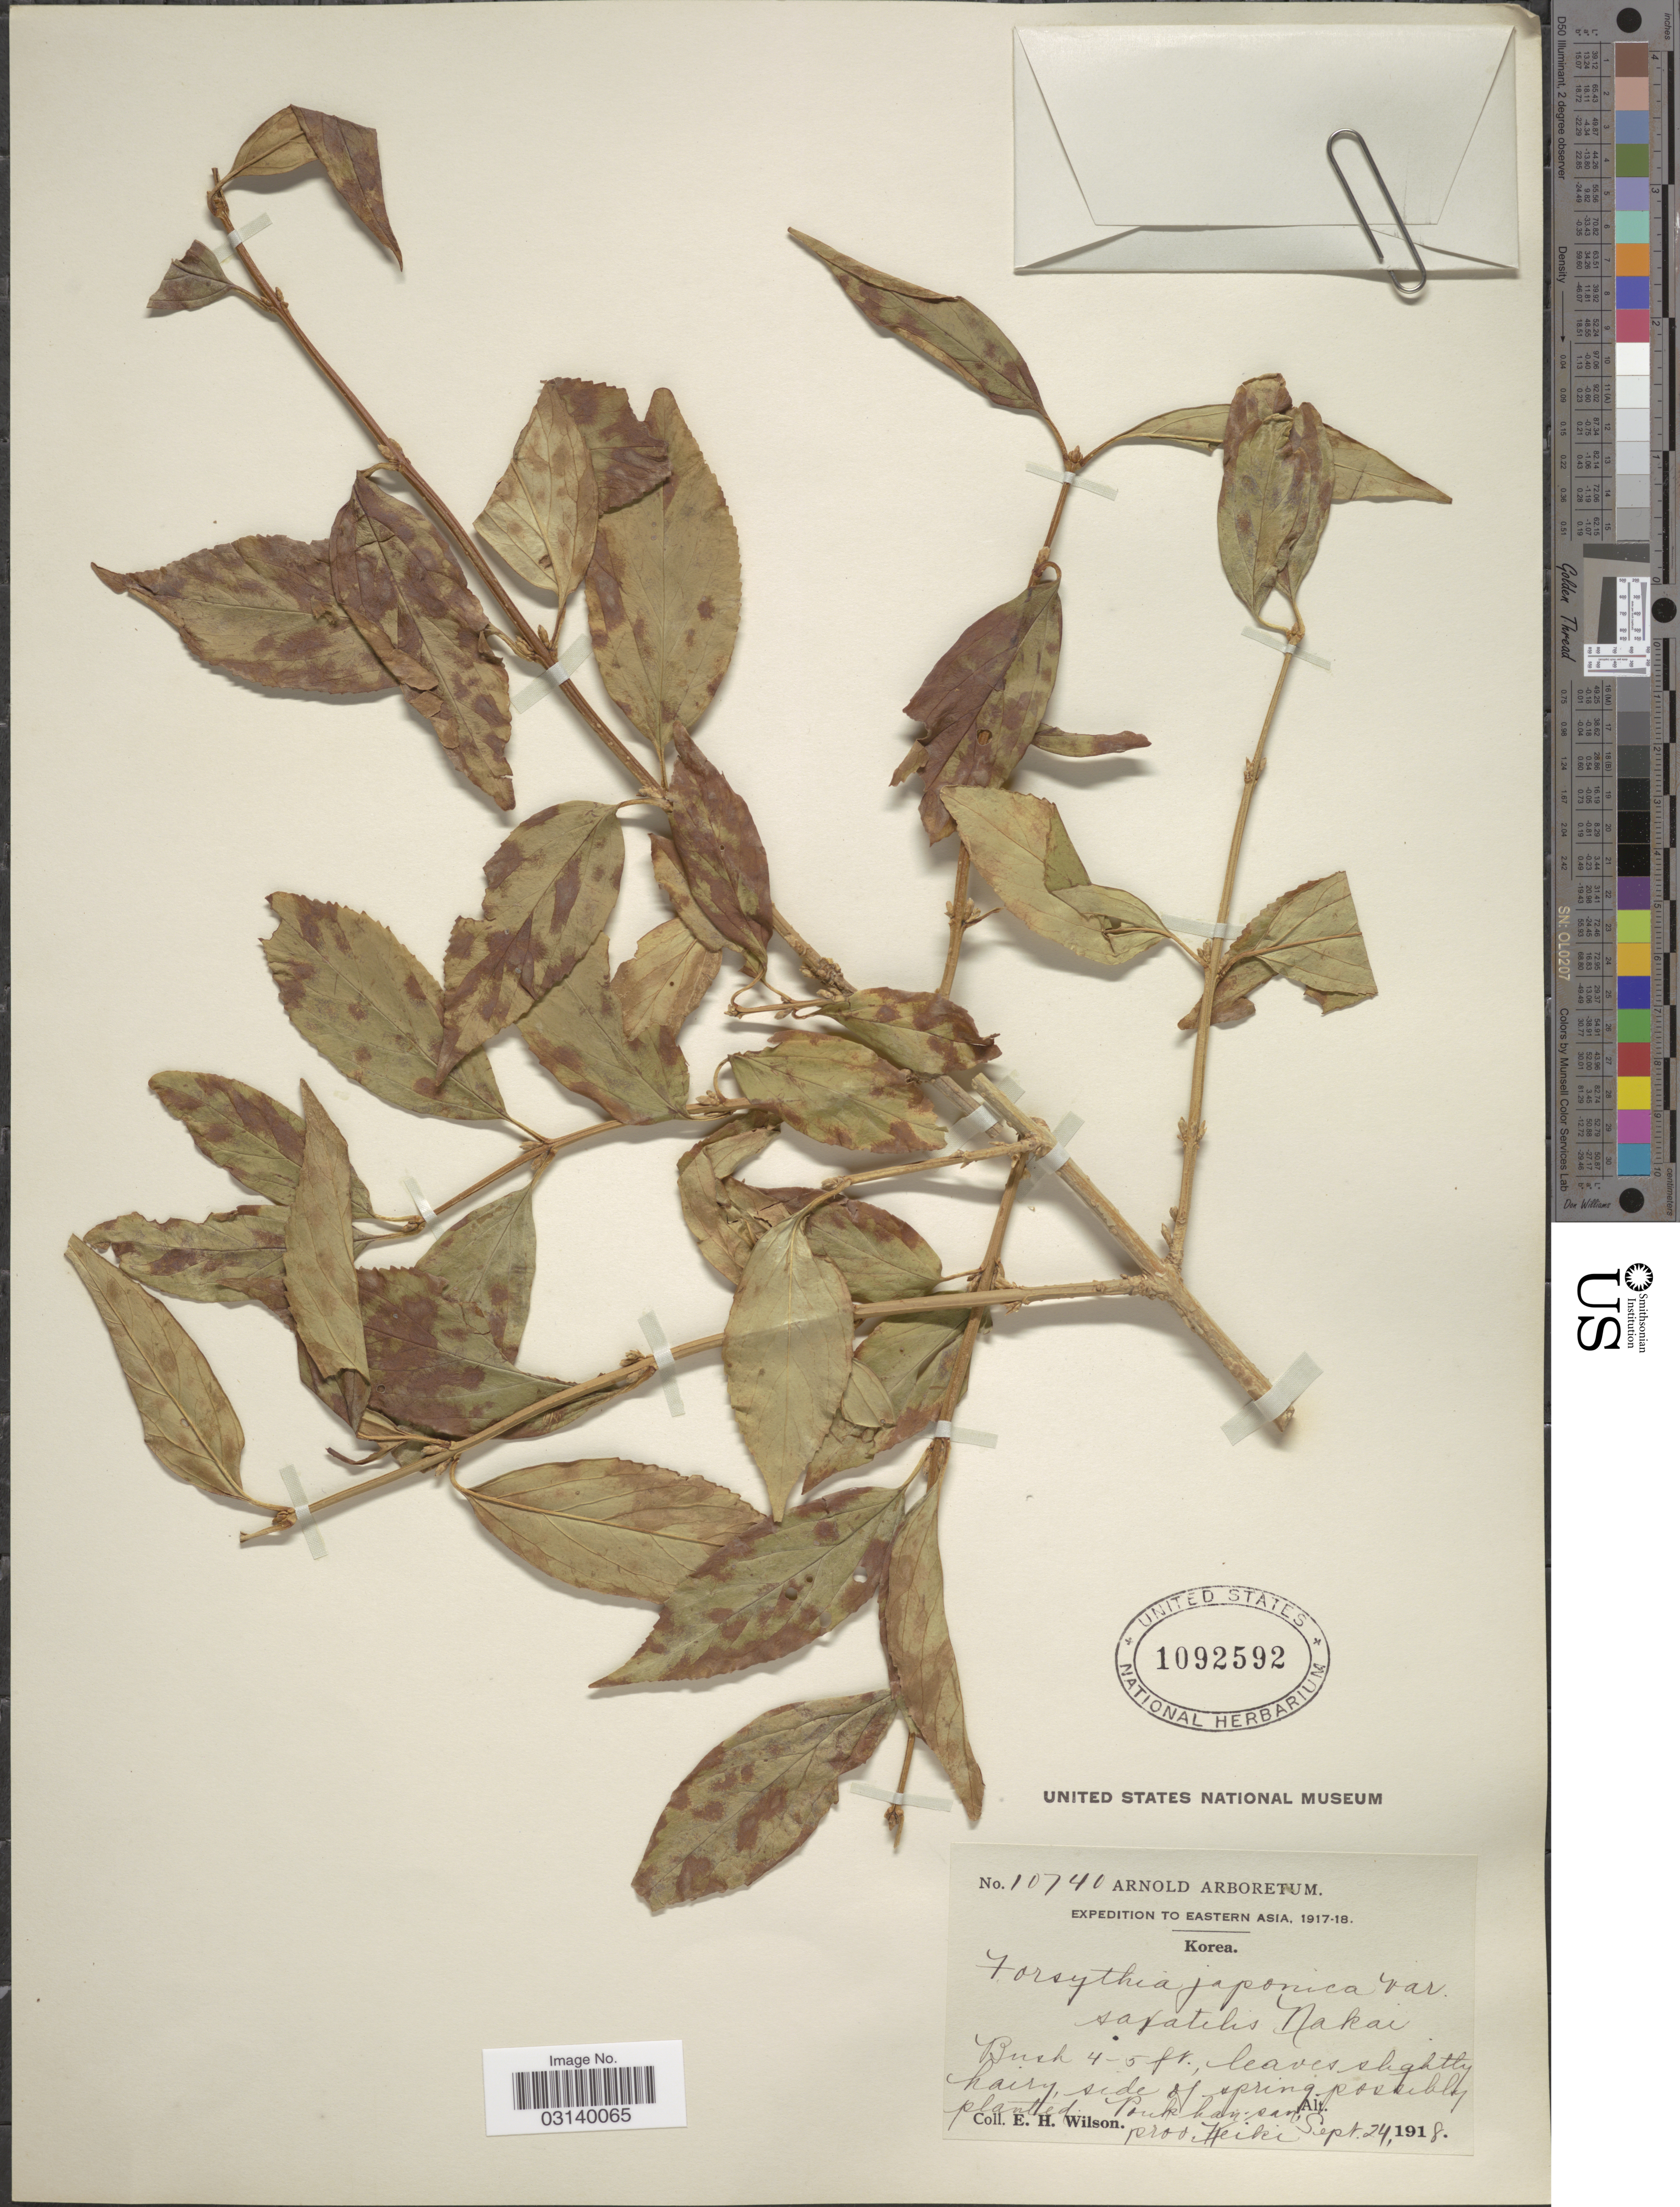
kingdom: Plantae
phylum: Tracheophyta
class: Magnoliopsida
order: Lamiales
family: Oleaceae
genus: Forsythia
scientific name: Forsythia japonica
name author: Makino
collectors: E. Wilson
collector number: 10740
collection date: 1918-09-24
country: South Korea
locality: Pouk kan-san, prov. Keiki.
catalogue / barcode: US 1092592